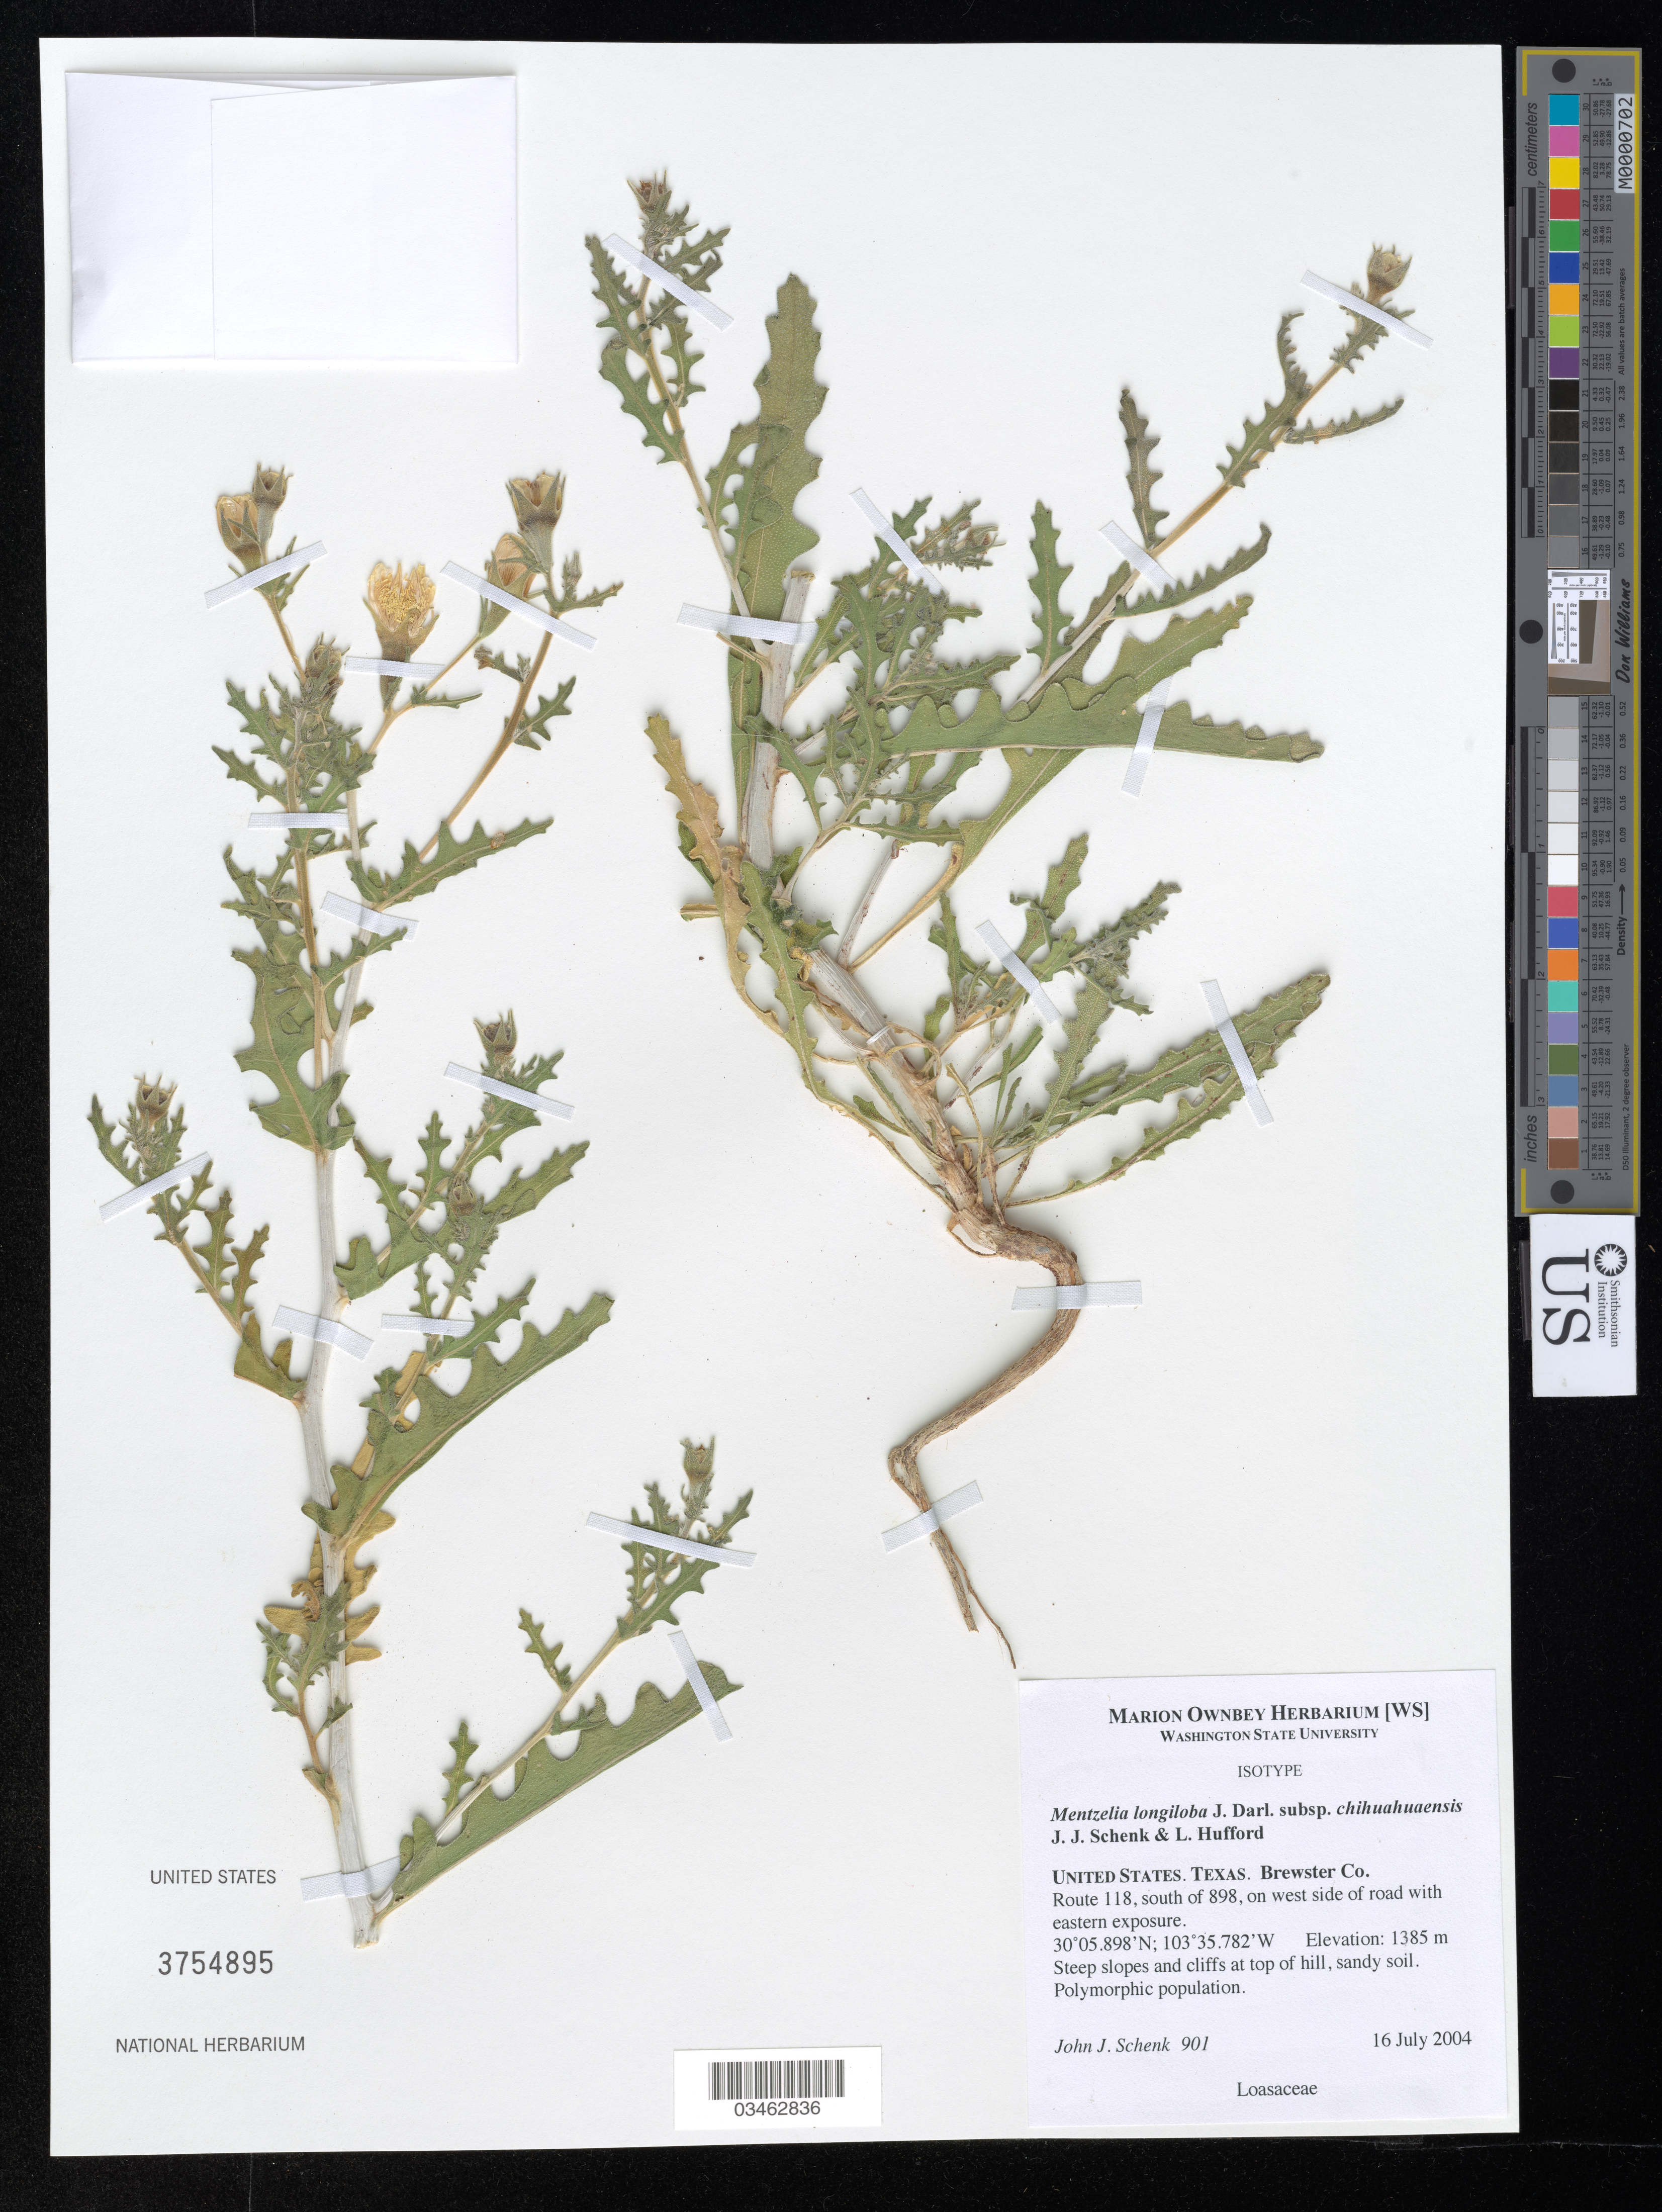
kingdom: Plantae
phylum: Tracheophyta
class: Magnoliopsida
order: Cornales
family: Loasaceae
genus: Mentzelia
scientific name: Mentzelia longiloba var. chihuahuaensis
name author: J.J. Schenk & L. Hufford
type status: Isotype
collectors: J. J. Schenk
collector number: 901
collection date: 2004-07-16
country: United States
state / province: Texas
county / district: Brewster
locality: Route 118, S of 898, on W side of road with eastern exposure.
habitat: Steep slopes and cliffs at top of hill, sandy soil.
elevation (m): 1385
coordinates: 30 05.898 N, 103 35.782 W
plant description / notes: Primary collection number and locality information on the label match those in the protologue, but the date on the label [16 July 2004] differs from that in the protologue [7 Aug 2004].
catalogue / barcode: US 3754895